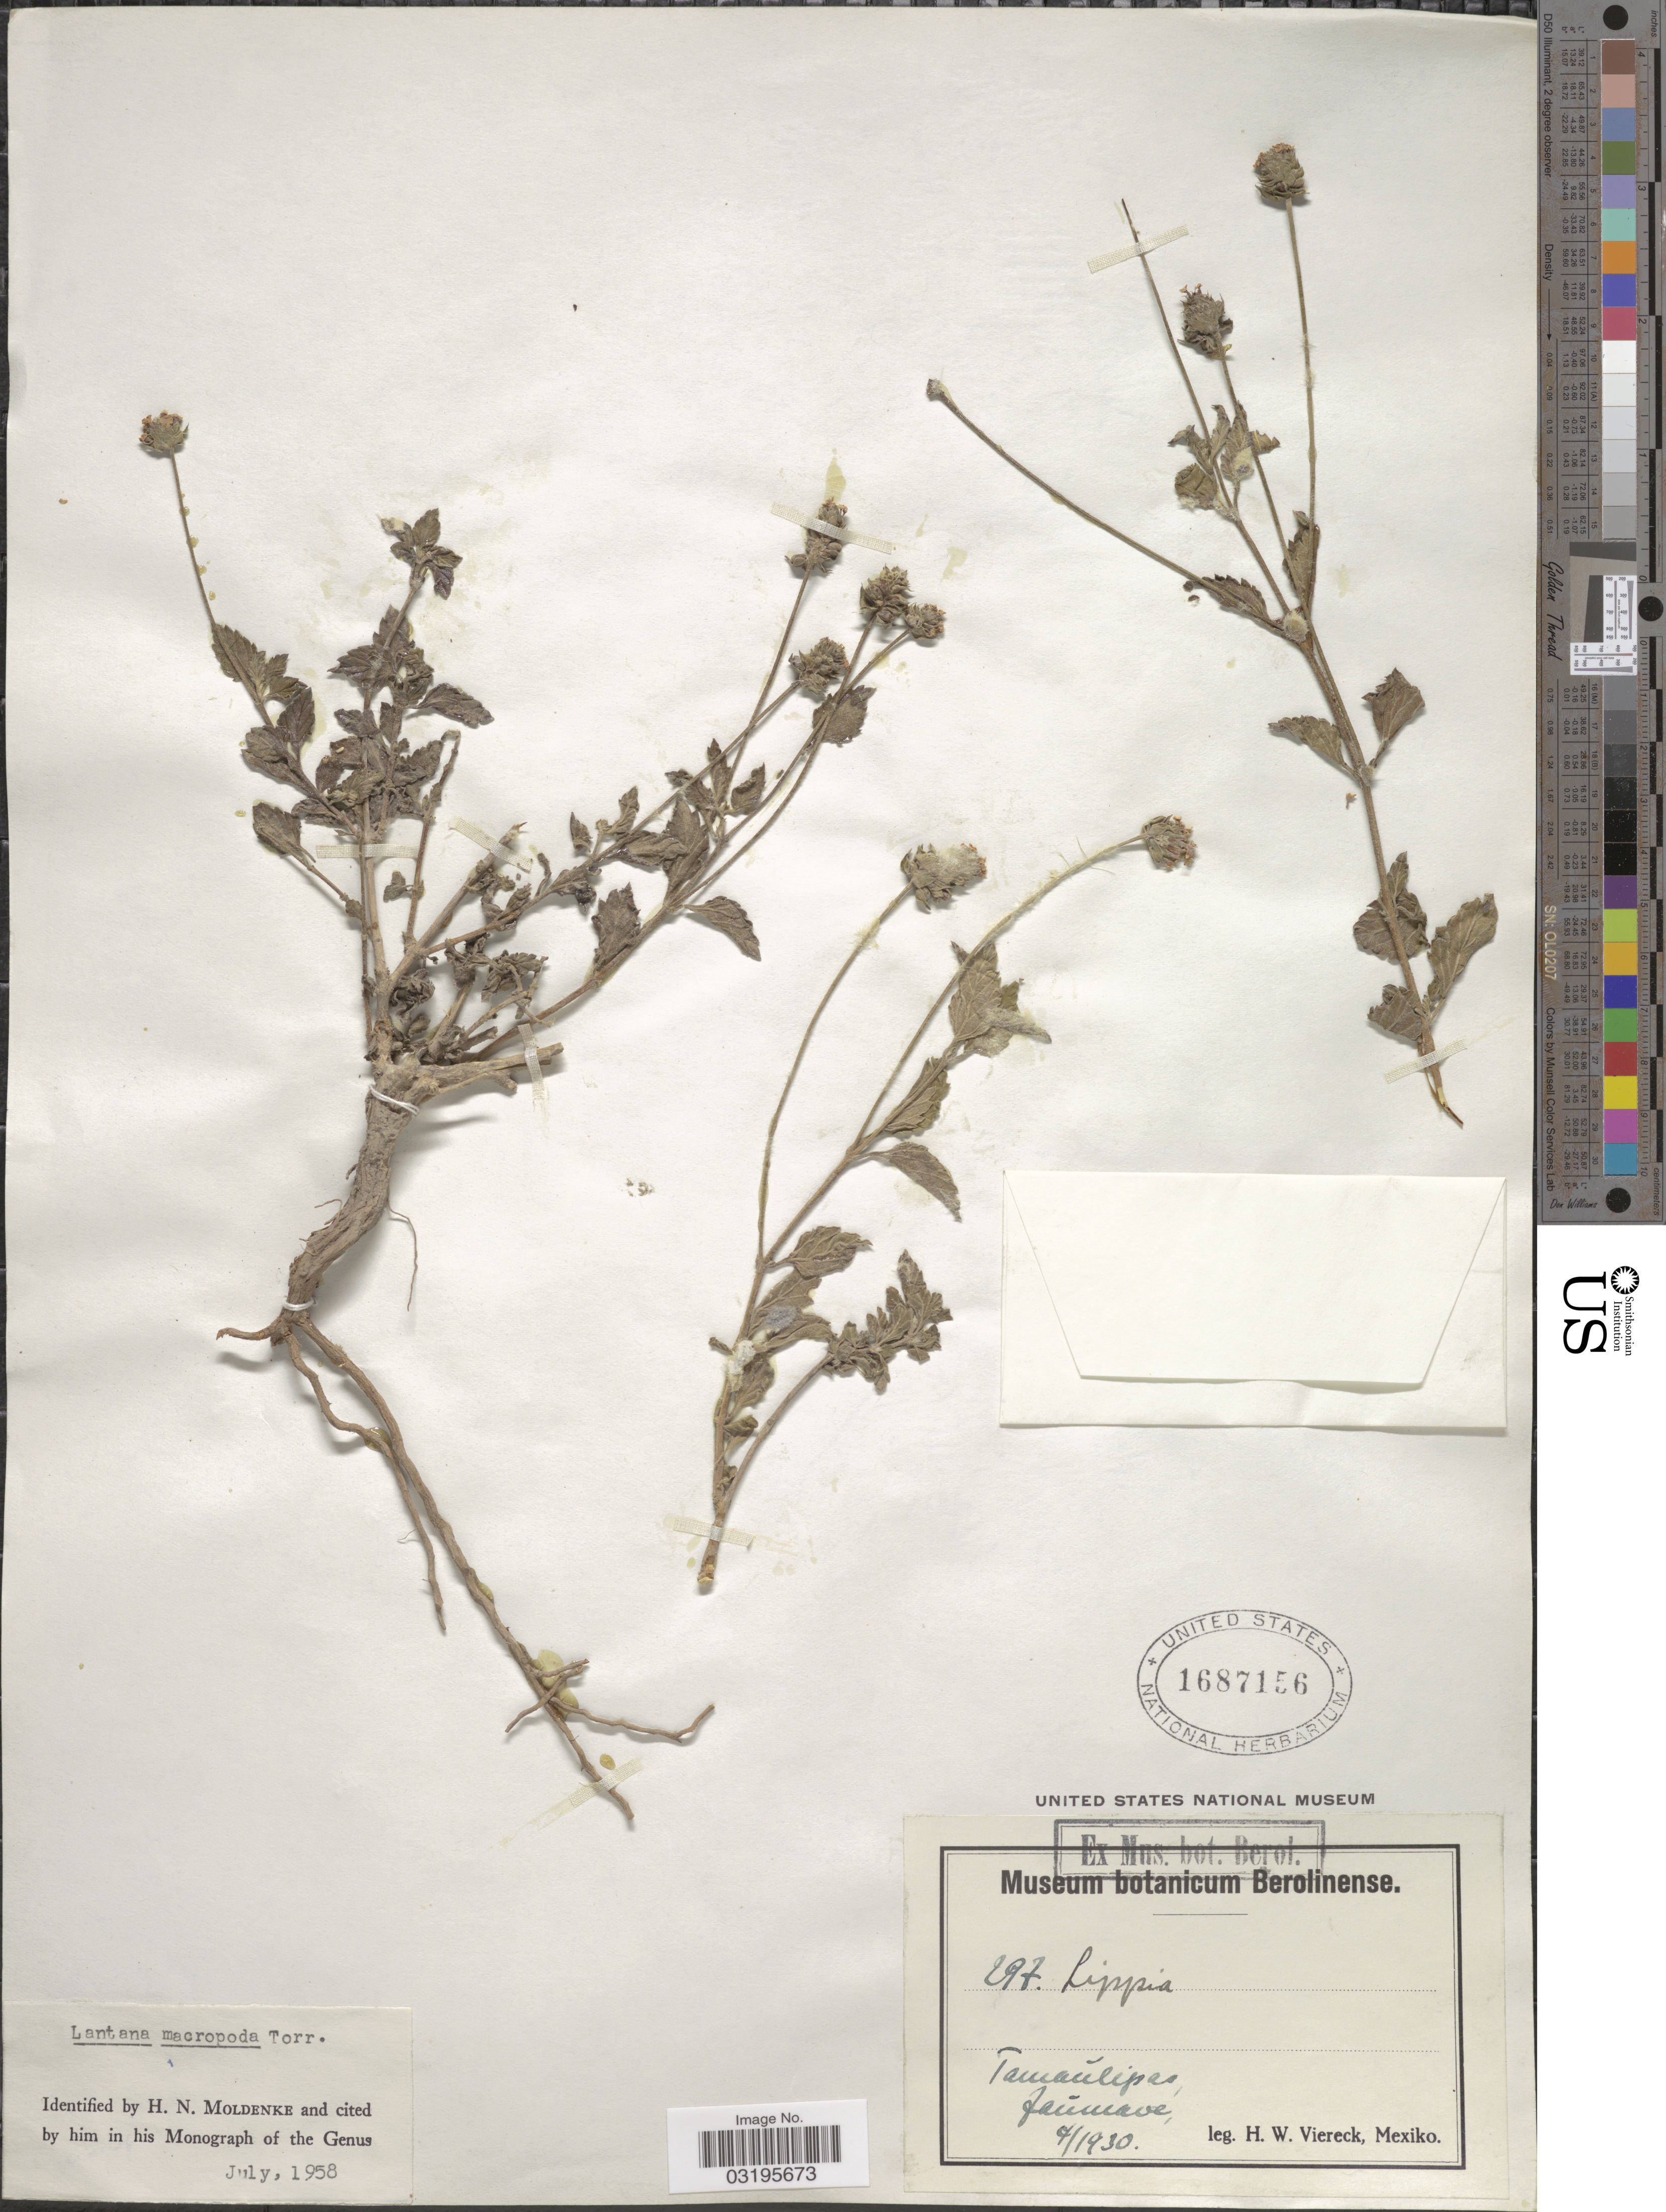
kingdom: Plantae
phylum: Tracheophyta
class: Magnoliopsida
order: Lamiales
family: Verbenaceae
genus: Lantana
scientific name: Lantana macropoda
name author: Torr.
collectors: H. W. Viereck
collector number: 297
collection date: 1930-04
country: Mexico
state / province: Tamaulipas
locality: Jaŭmave.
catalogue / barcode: US 1687156